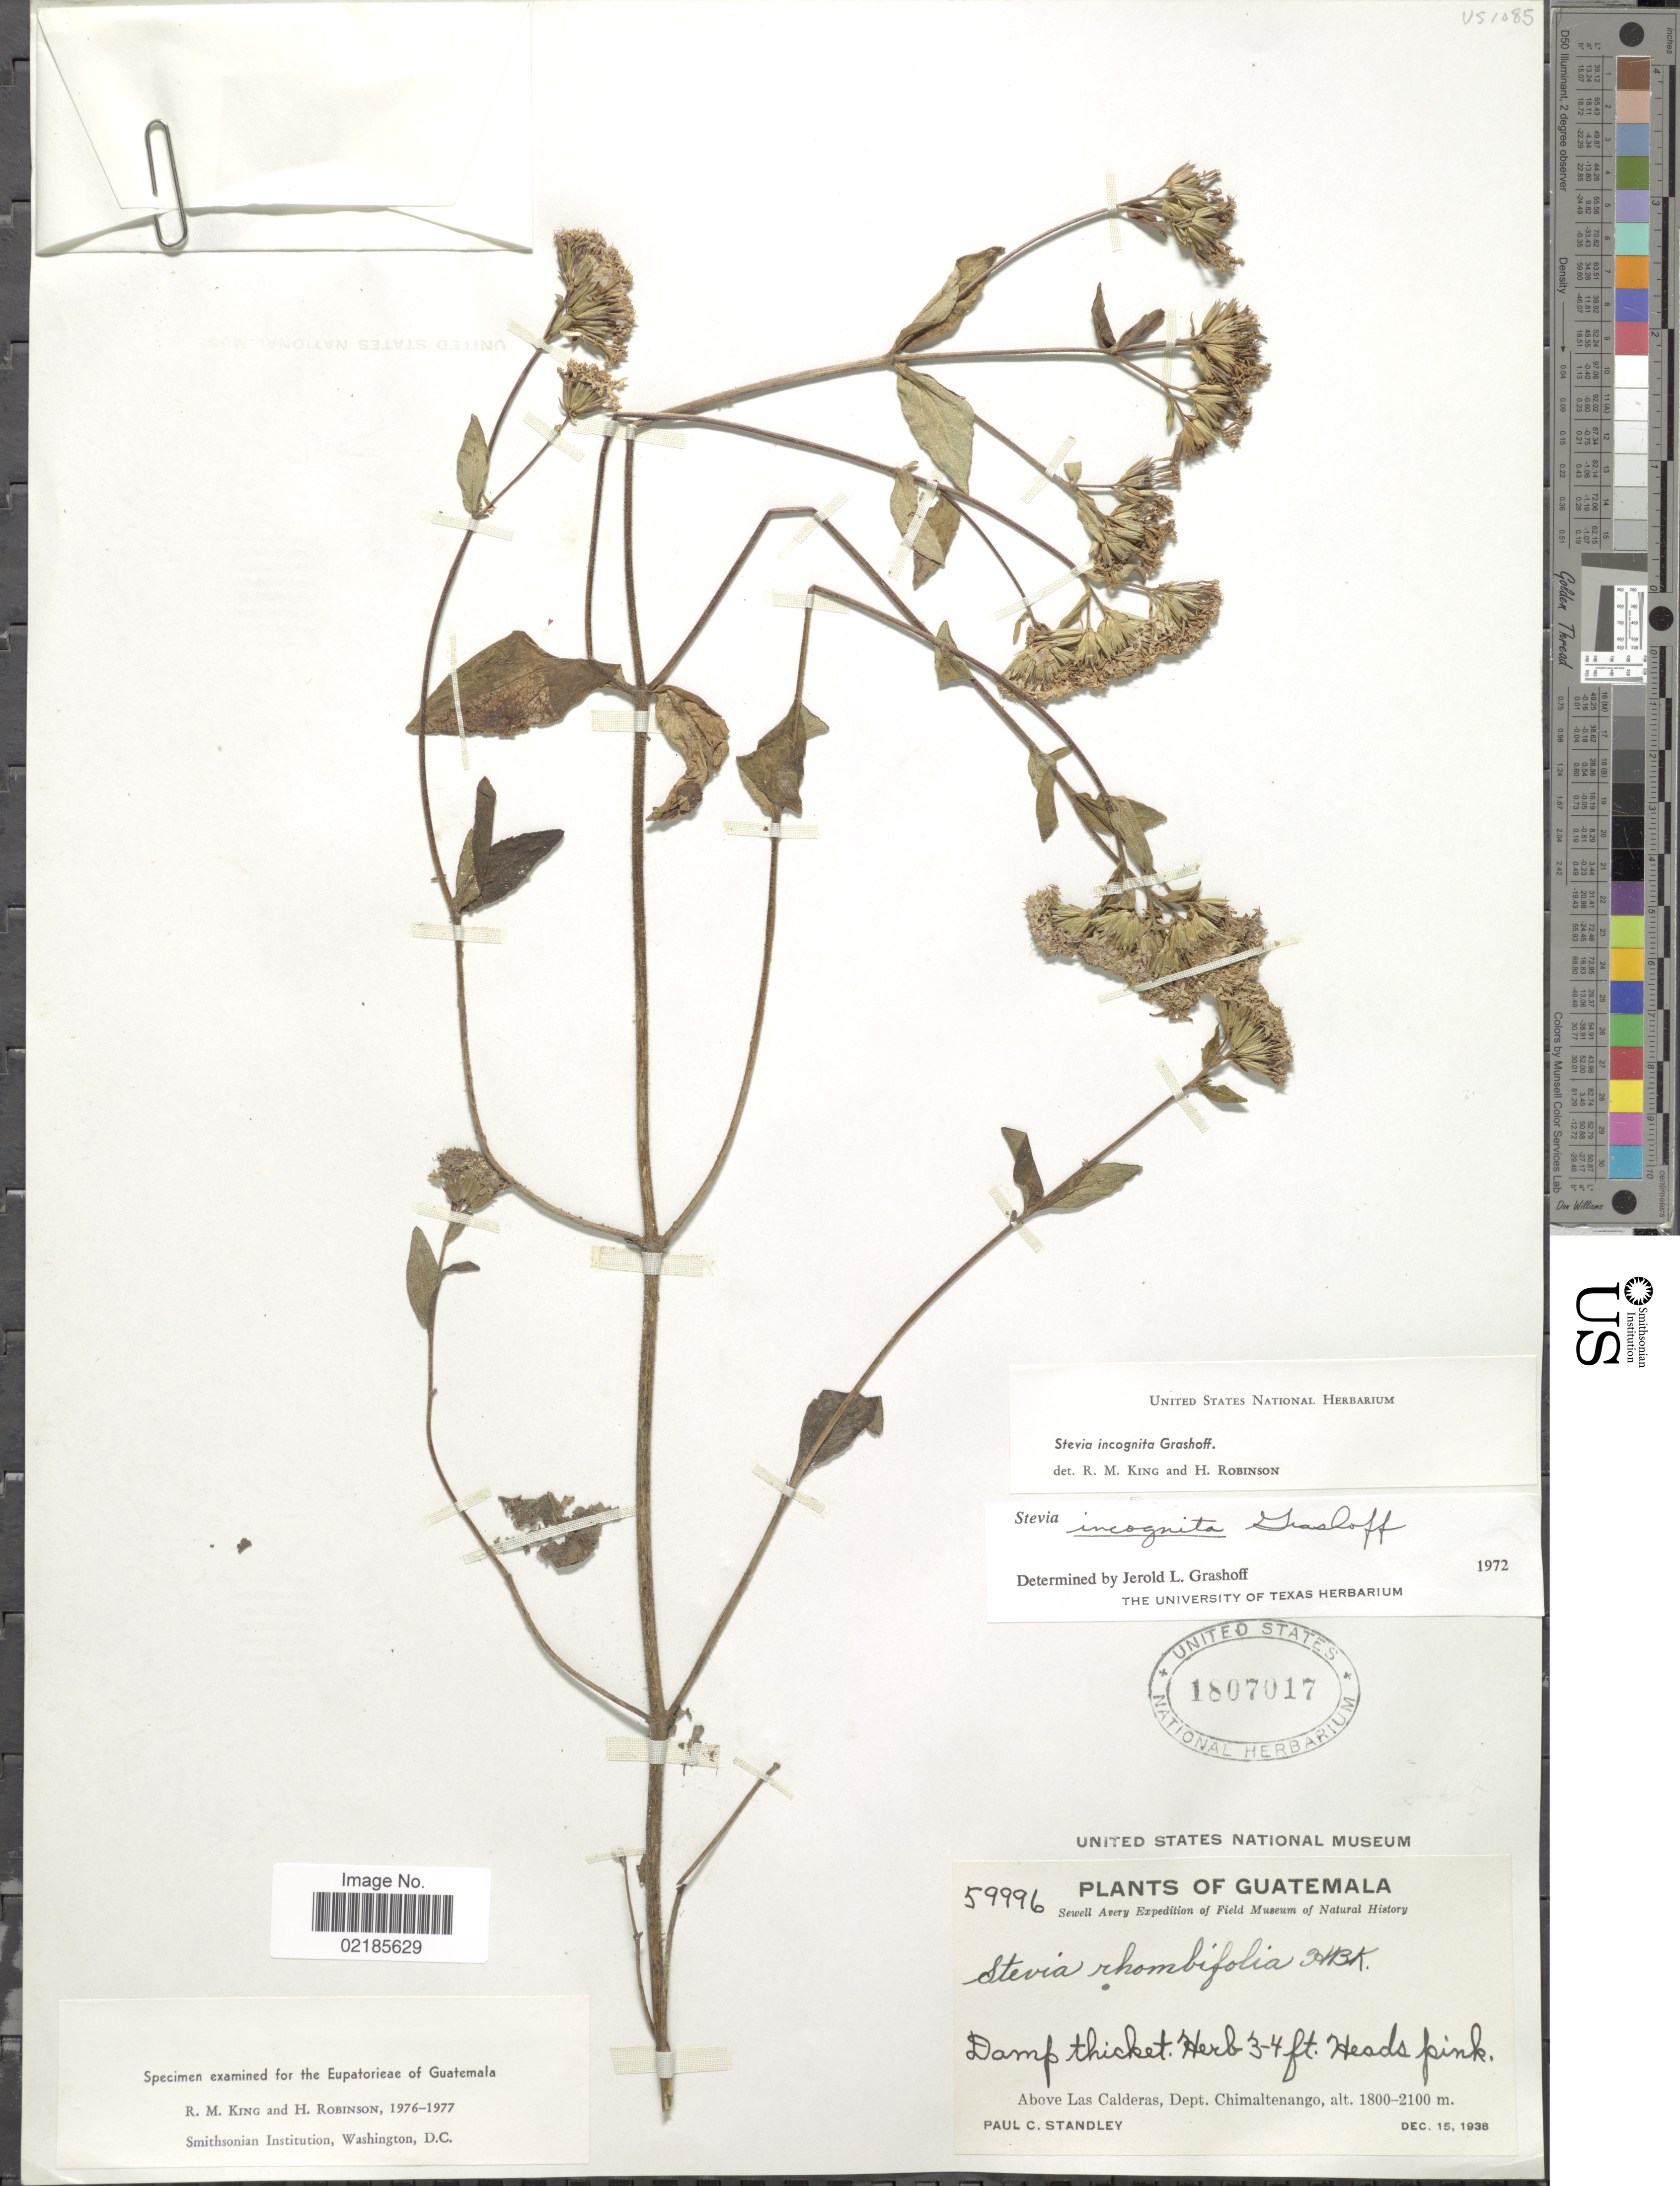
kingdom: Plantae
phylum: Tracheophyta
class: Magnoliopsida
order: Asterales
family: Asteraceae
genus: Stevia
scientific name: Stevia incognita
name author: Grashoff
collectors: P. C. Standley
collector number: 59996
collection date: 1938-12-15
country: Guatemala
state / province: Chimaltenango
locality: Above Las Calderas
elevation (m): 1800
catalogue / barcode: US 1807017